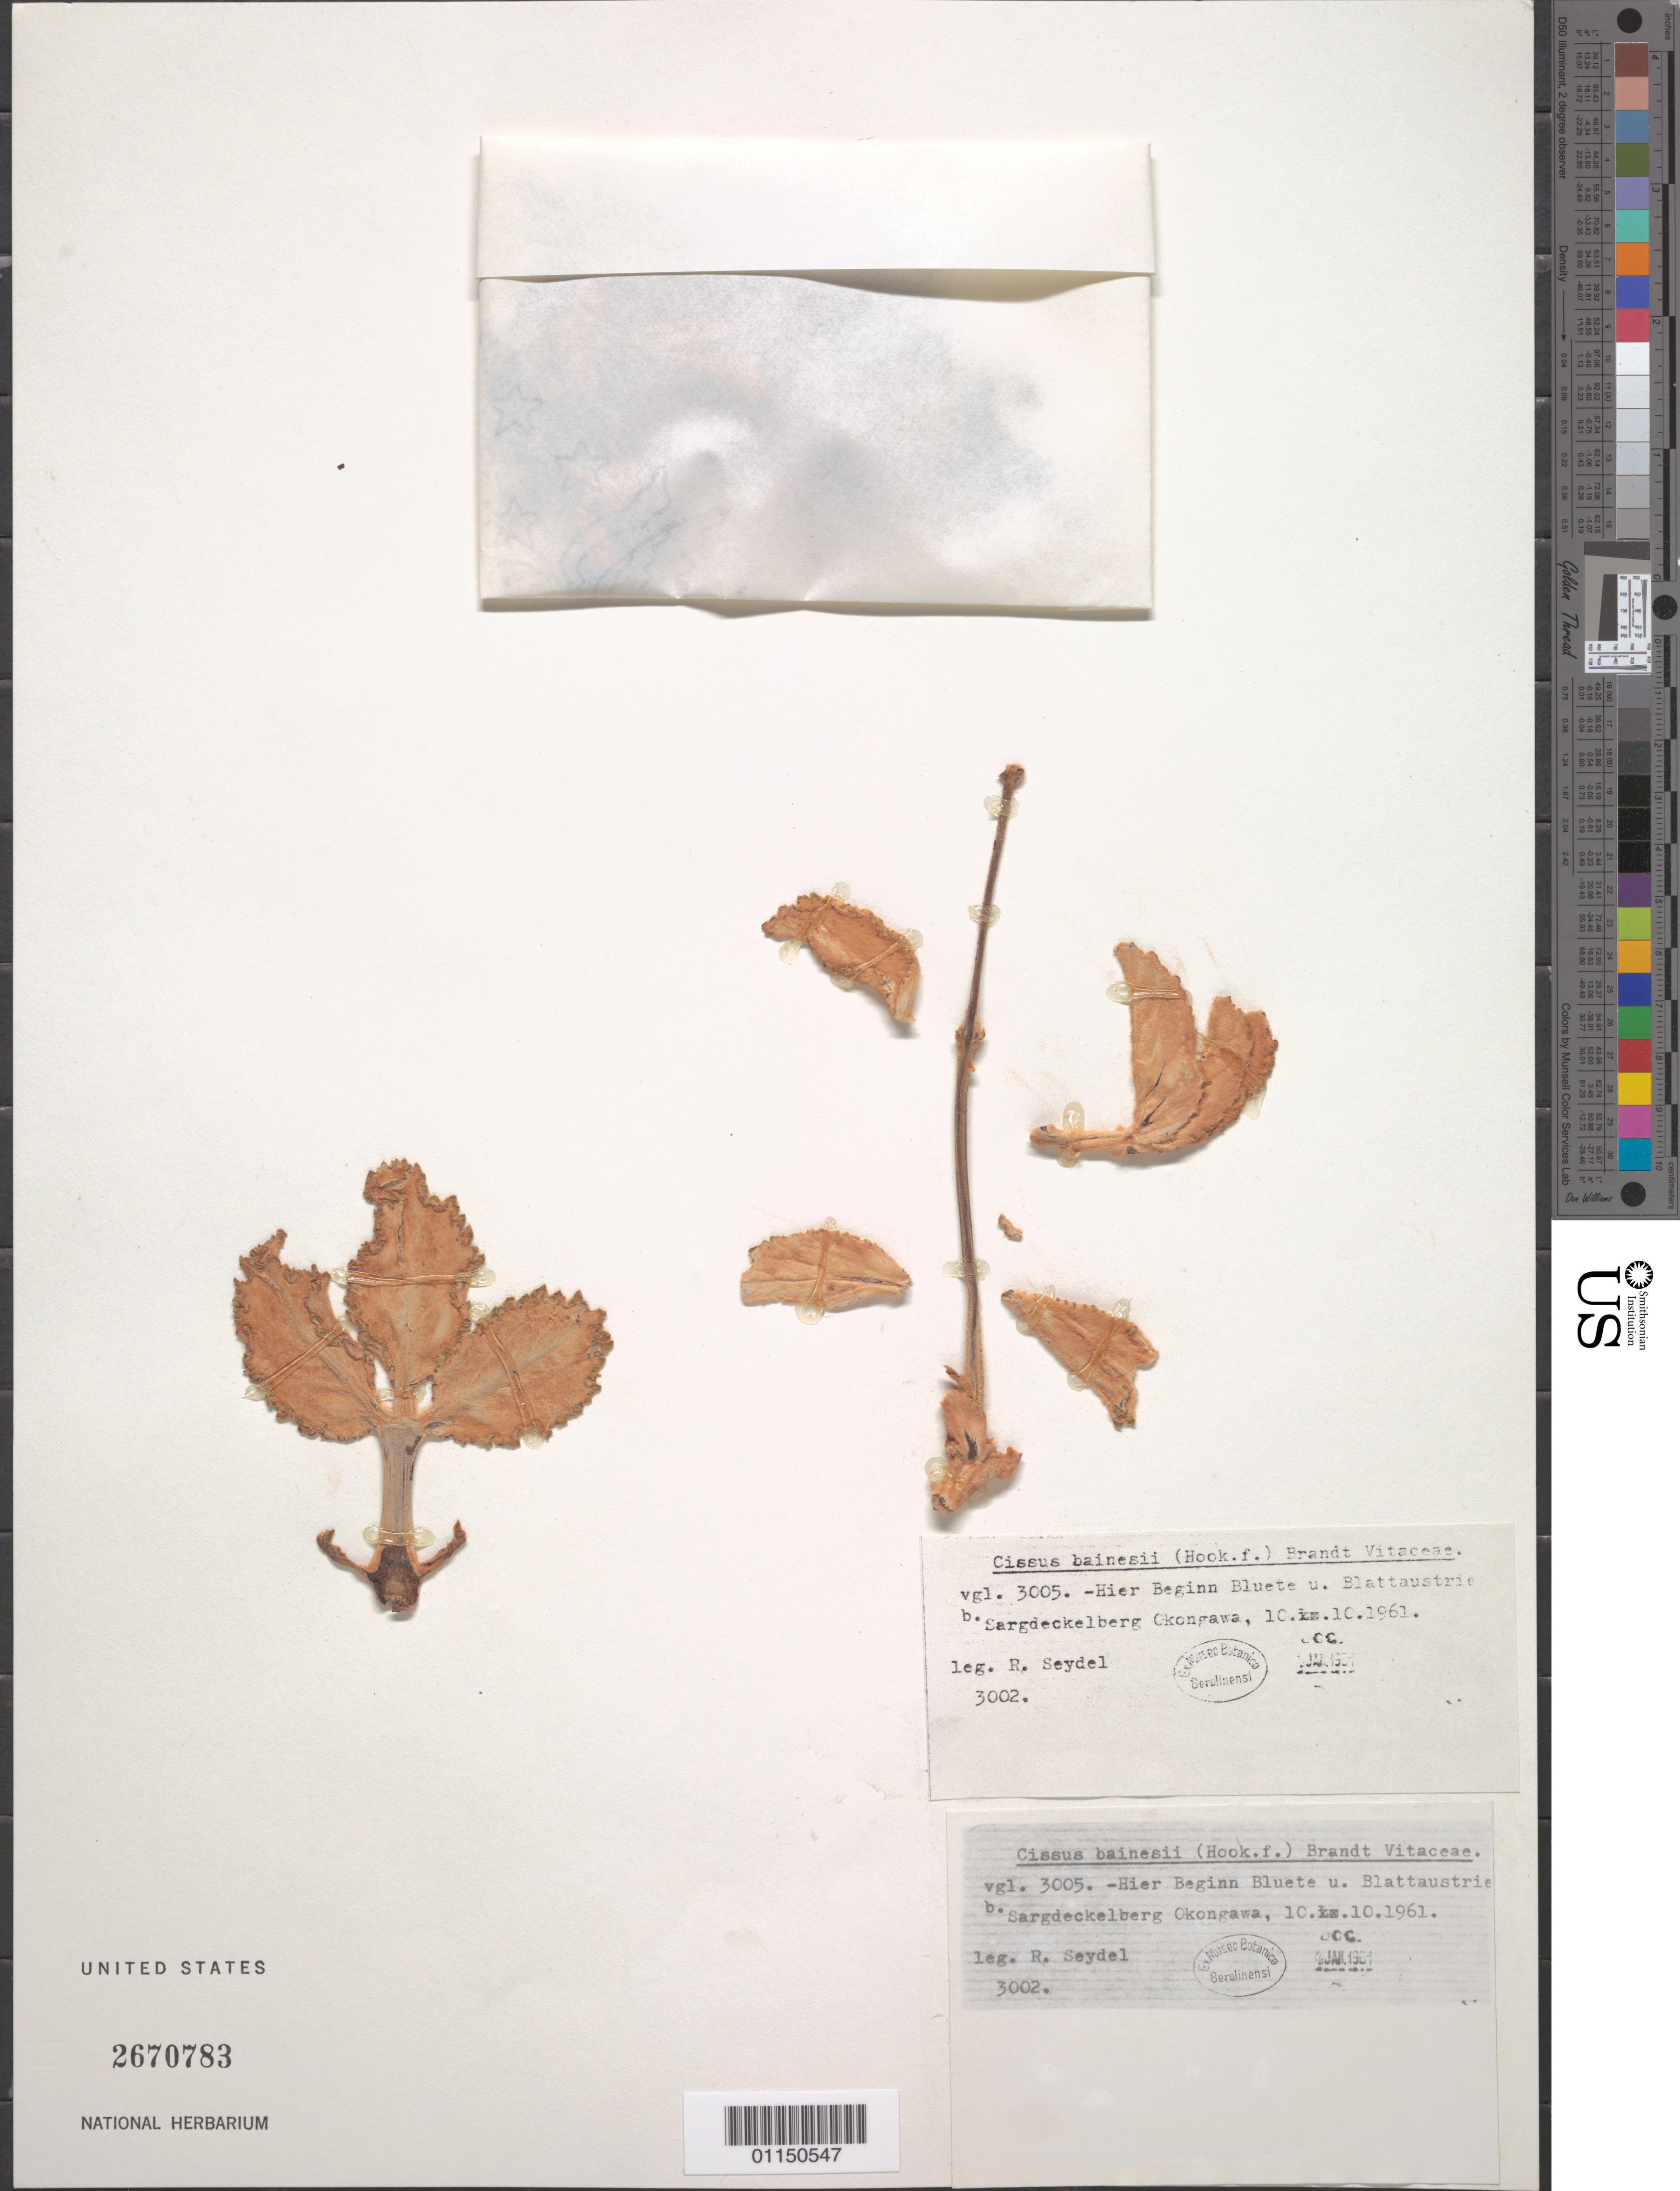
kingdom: Plantae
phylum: Tracheophyta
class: Magnoliopsida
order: Vitales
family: Vitaceae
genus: Cyphostemma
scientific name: Cyphostemma bainesii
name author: (Hook. f.) Desc.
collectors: R. Seydel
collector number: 3002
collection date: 1961-10-10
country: Namibia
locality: Okongawa.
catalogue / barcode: US 2670783